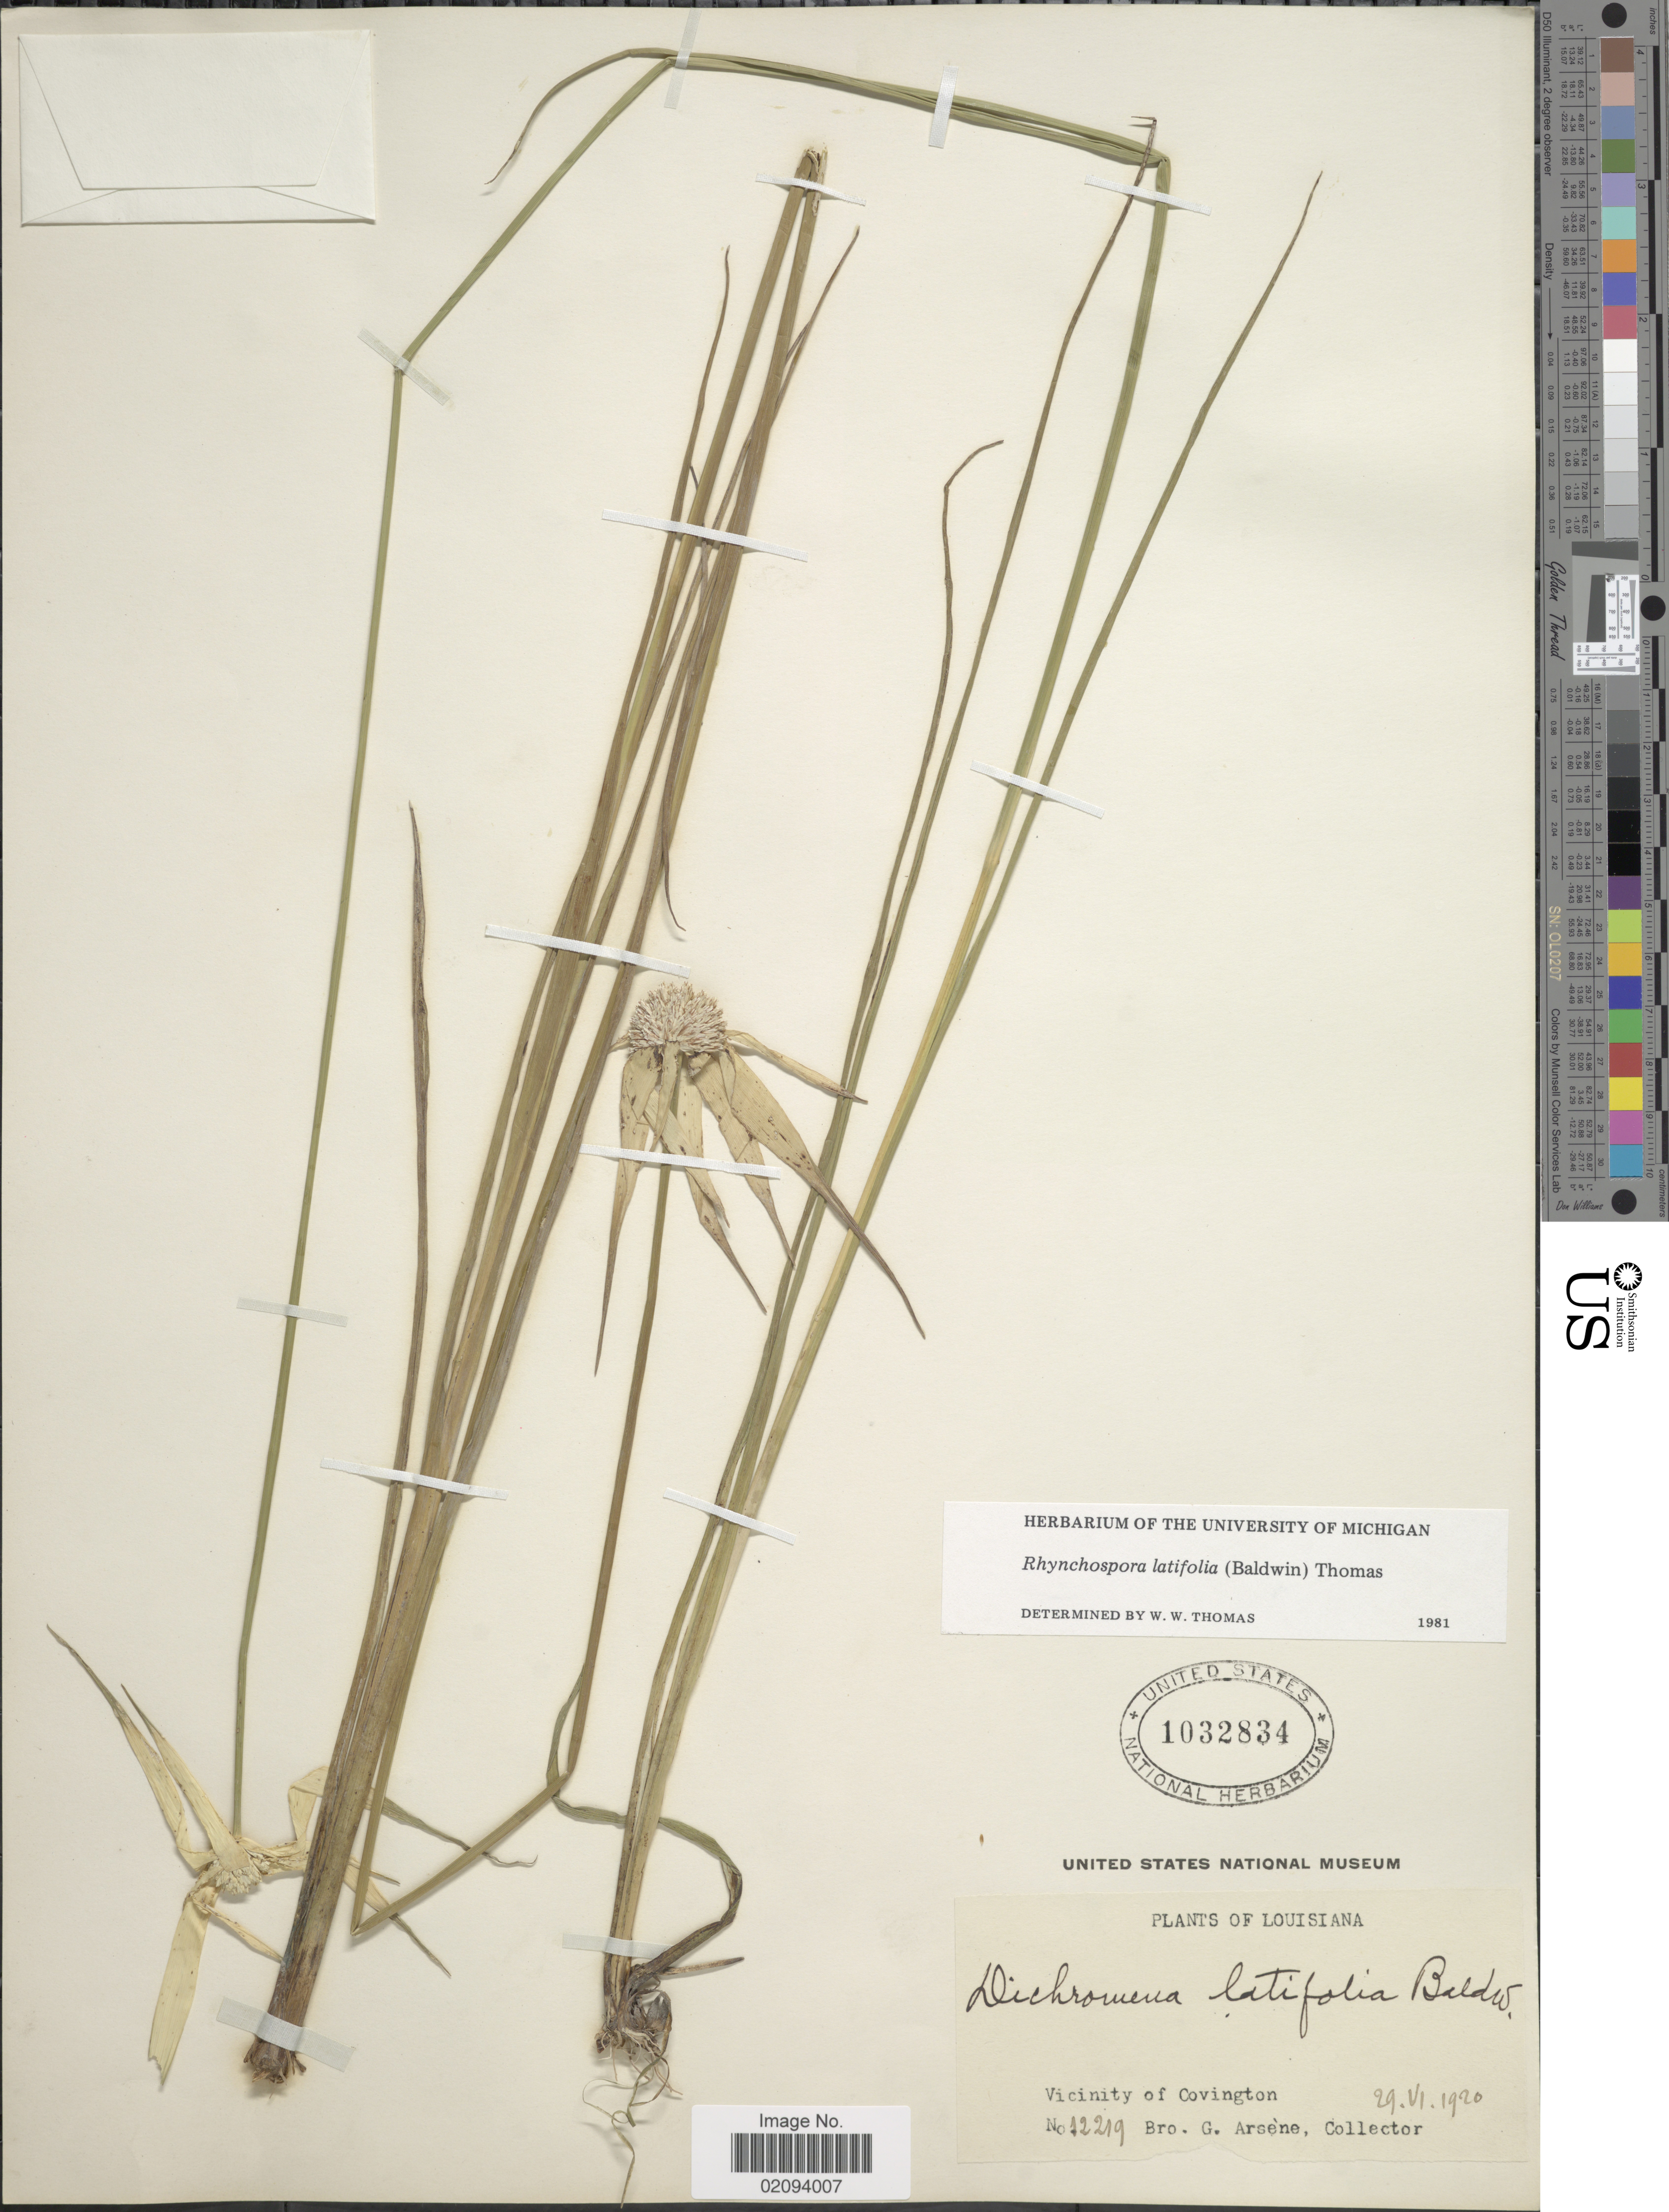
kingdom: Plantae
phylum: Tracheophyta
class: Liliopsida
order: Poales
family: Cyperaceae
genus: Rhynchospora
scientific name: Rhynchospora latifolia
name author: (Baldwin ex Elliott) W.W. Thomas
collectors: Bro. G. Arsène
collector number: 12219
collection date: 1920-06-29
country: United States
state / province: Louisiana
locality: Vicinity of Covington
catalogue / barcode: US 1032834